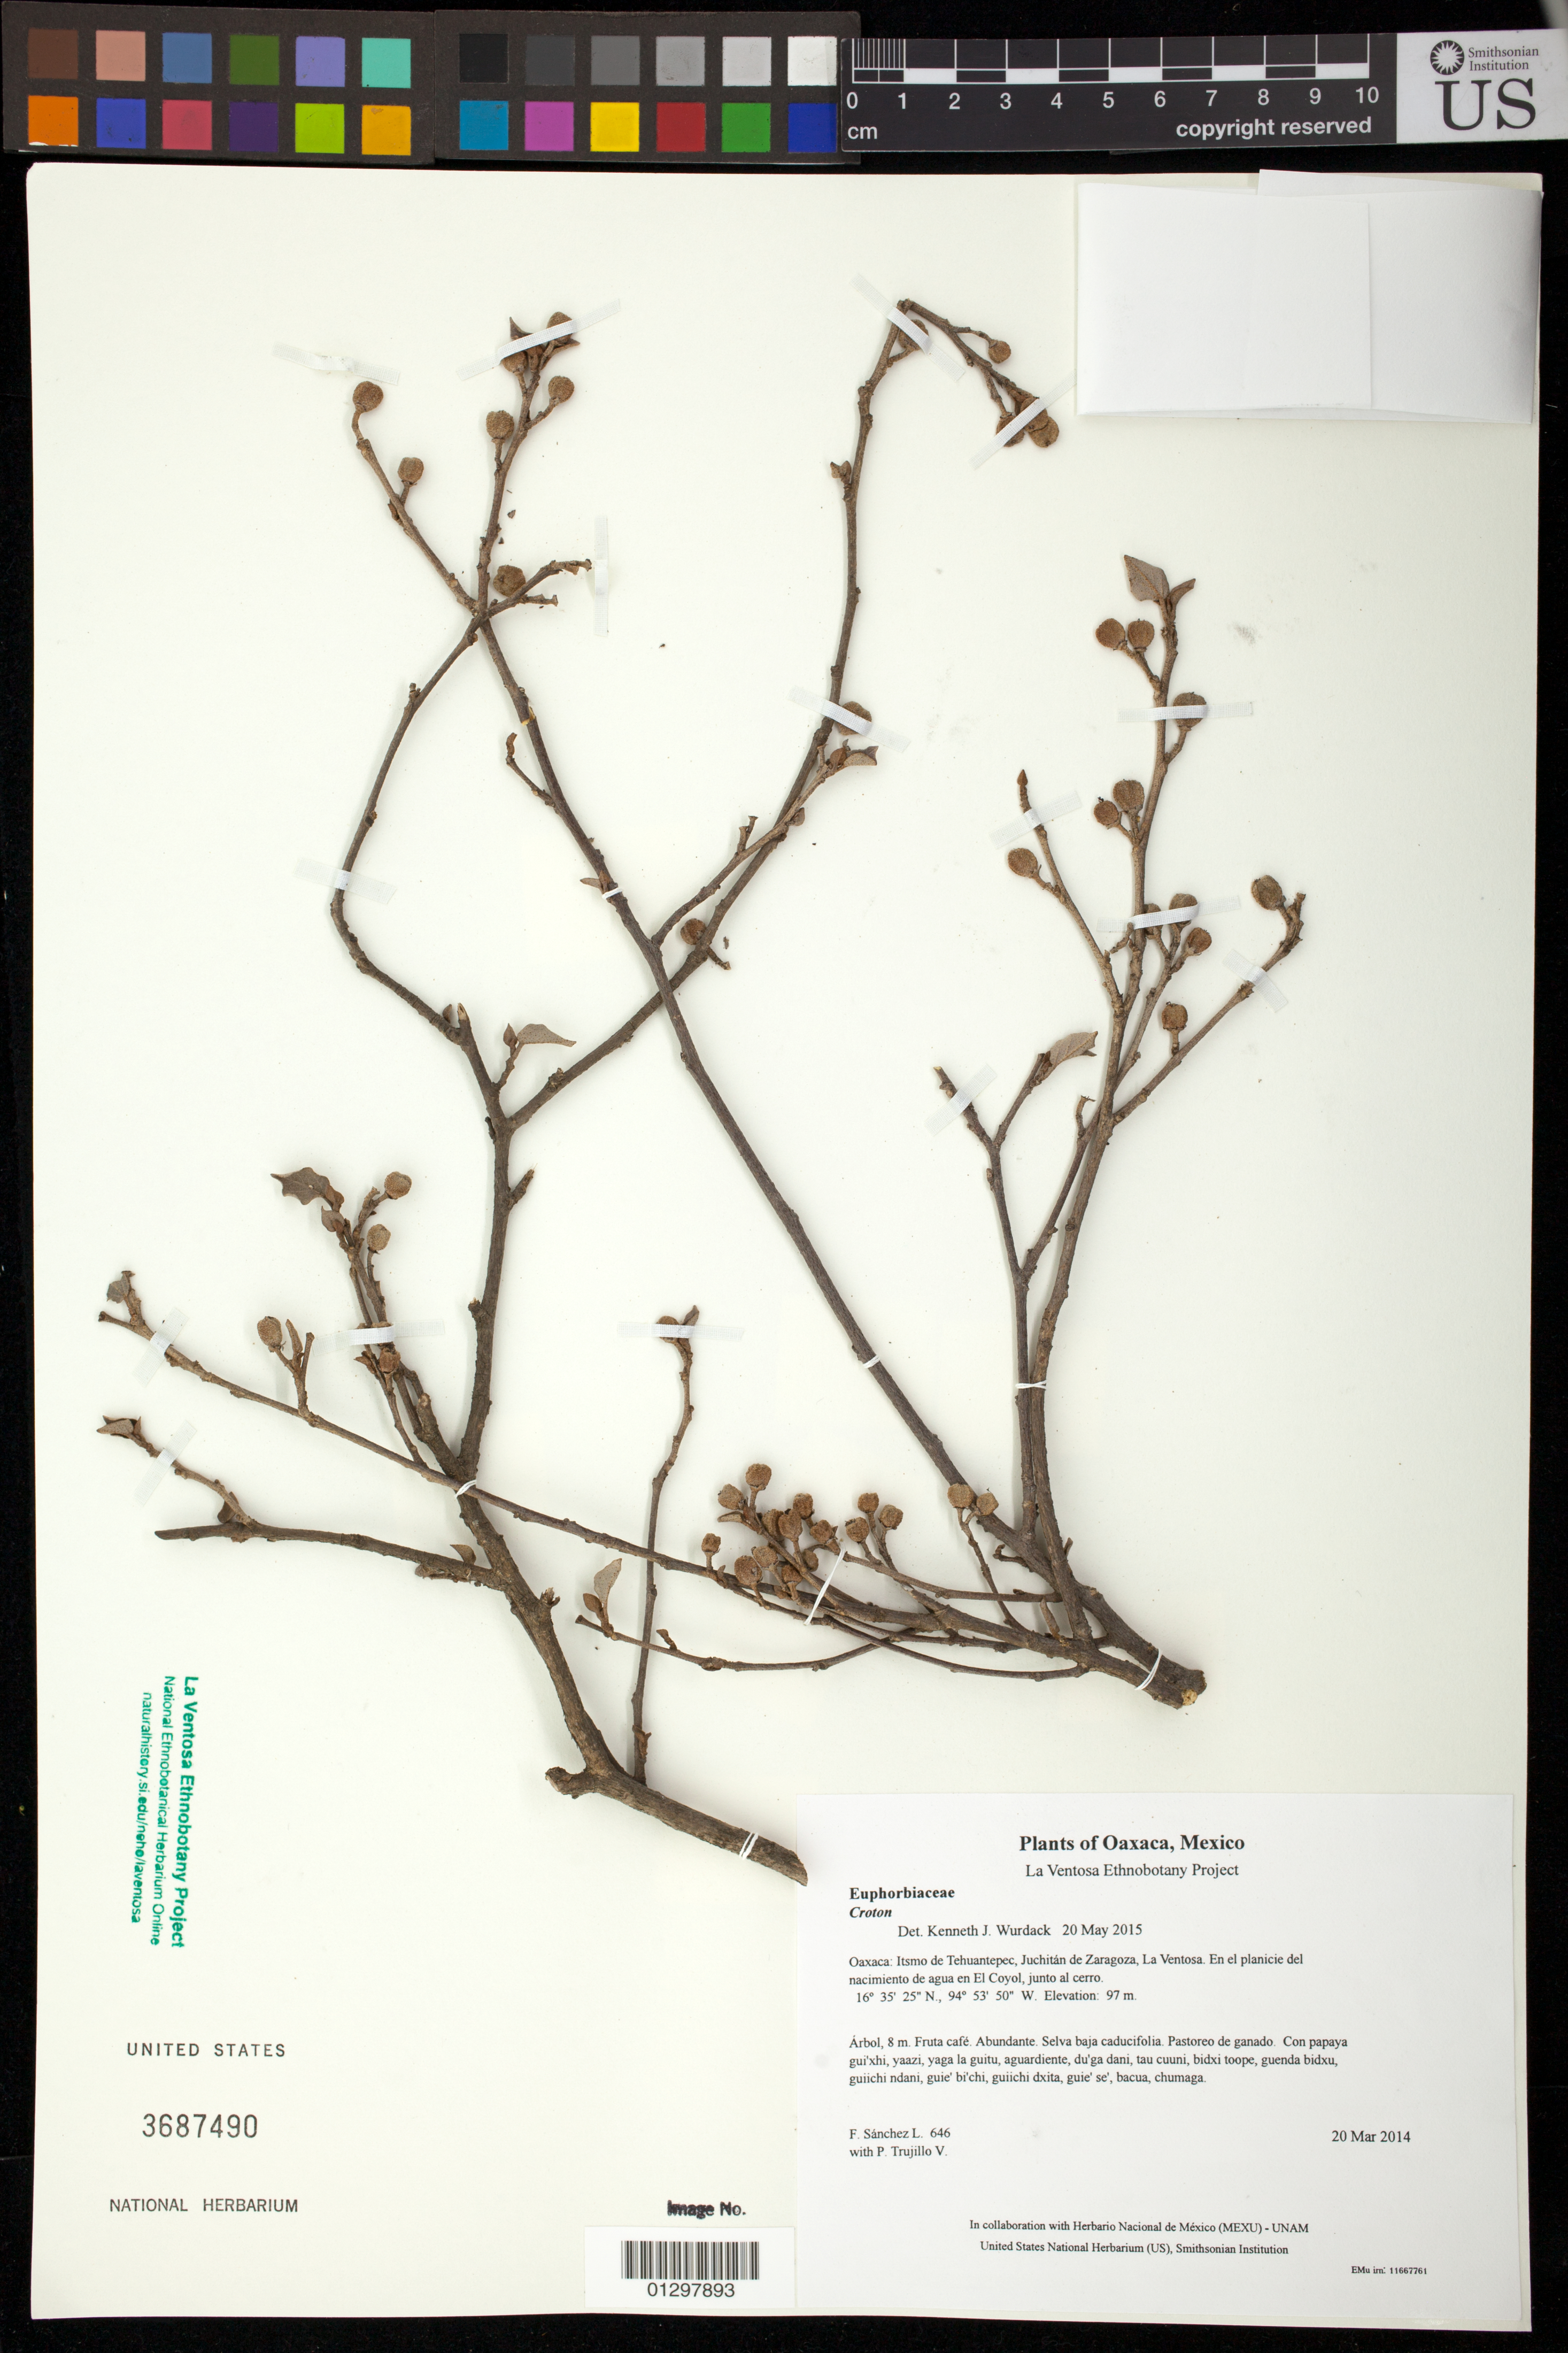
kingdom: Plantae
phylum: Tracheophyta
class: Magnoliopsida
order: Malpighiales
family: Euphorbiaceae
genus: Croton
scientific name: Croton reflexifolius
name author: Kunth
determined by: Berry, P. E.; Van Ee, B. W.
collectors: F. Sánchez L. & P. Trujillo V.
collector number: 646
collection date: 2014-03-20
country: Mexico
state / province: Oaxaca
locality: Itsmo de Tehuantepec, Juchitán de Zaragoza, La Ventosa. En el planicie del nacimiento de agua en El Coyol, junto al cerro.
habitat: Selva baja caducifolia. Pastoreo de ganado.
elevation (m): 97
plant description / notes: JEBOT, MEXU, SERO, US; Yaga. 8 m. Cuaananaxhi namuu. Stale.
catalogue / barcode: US 3687490